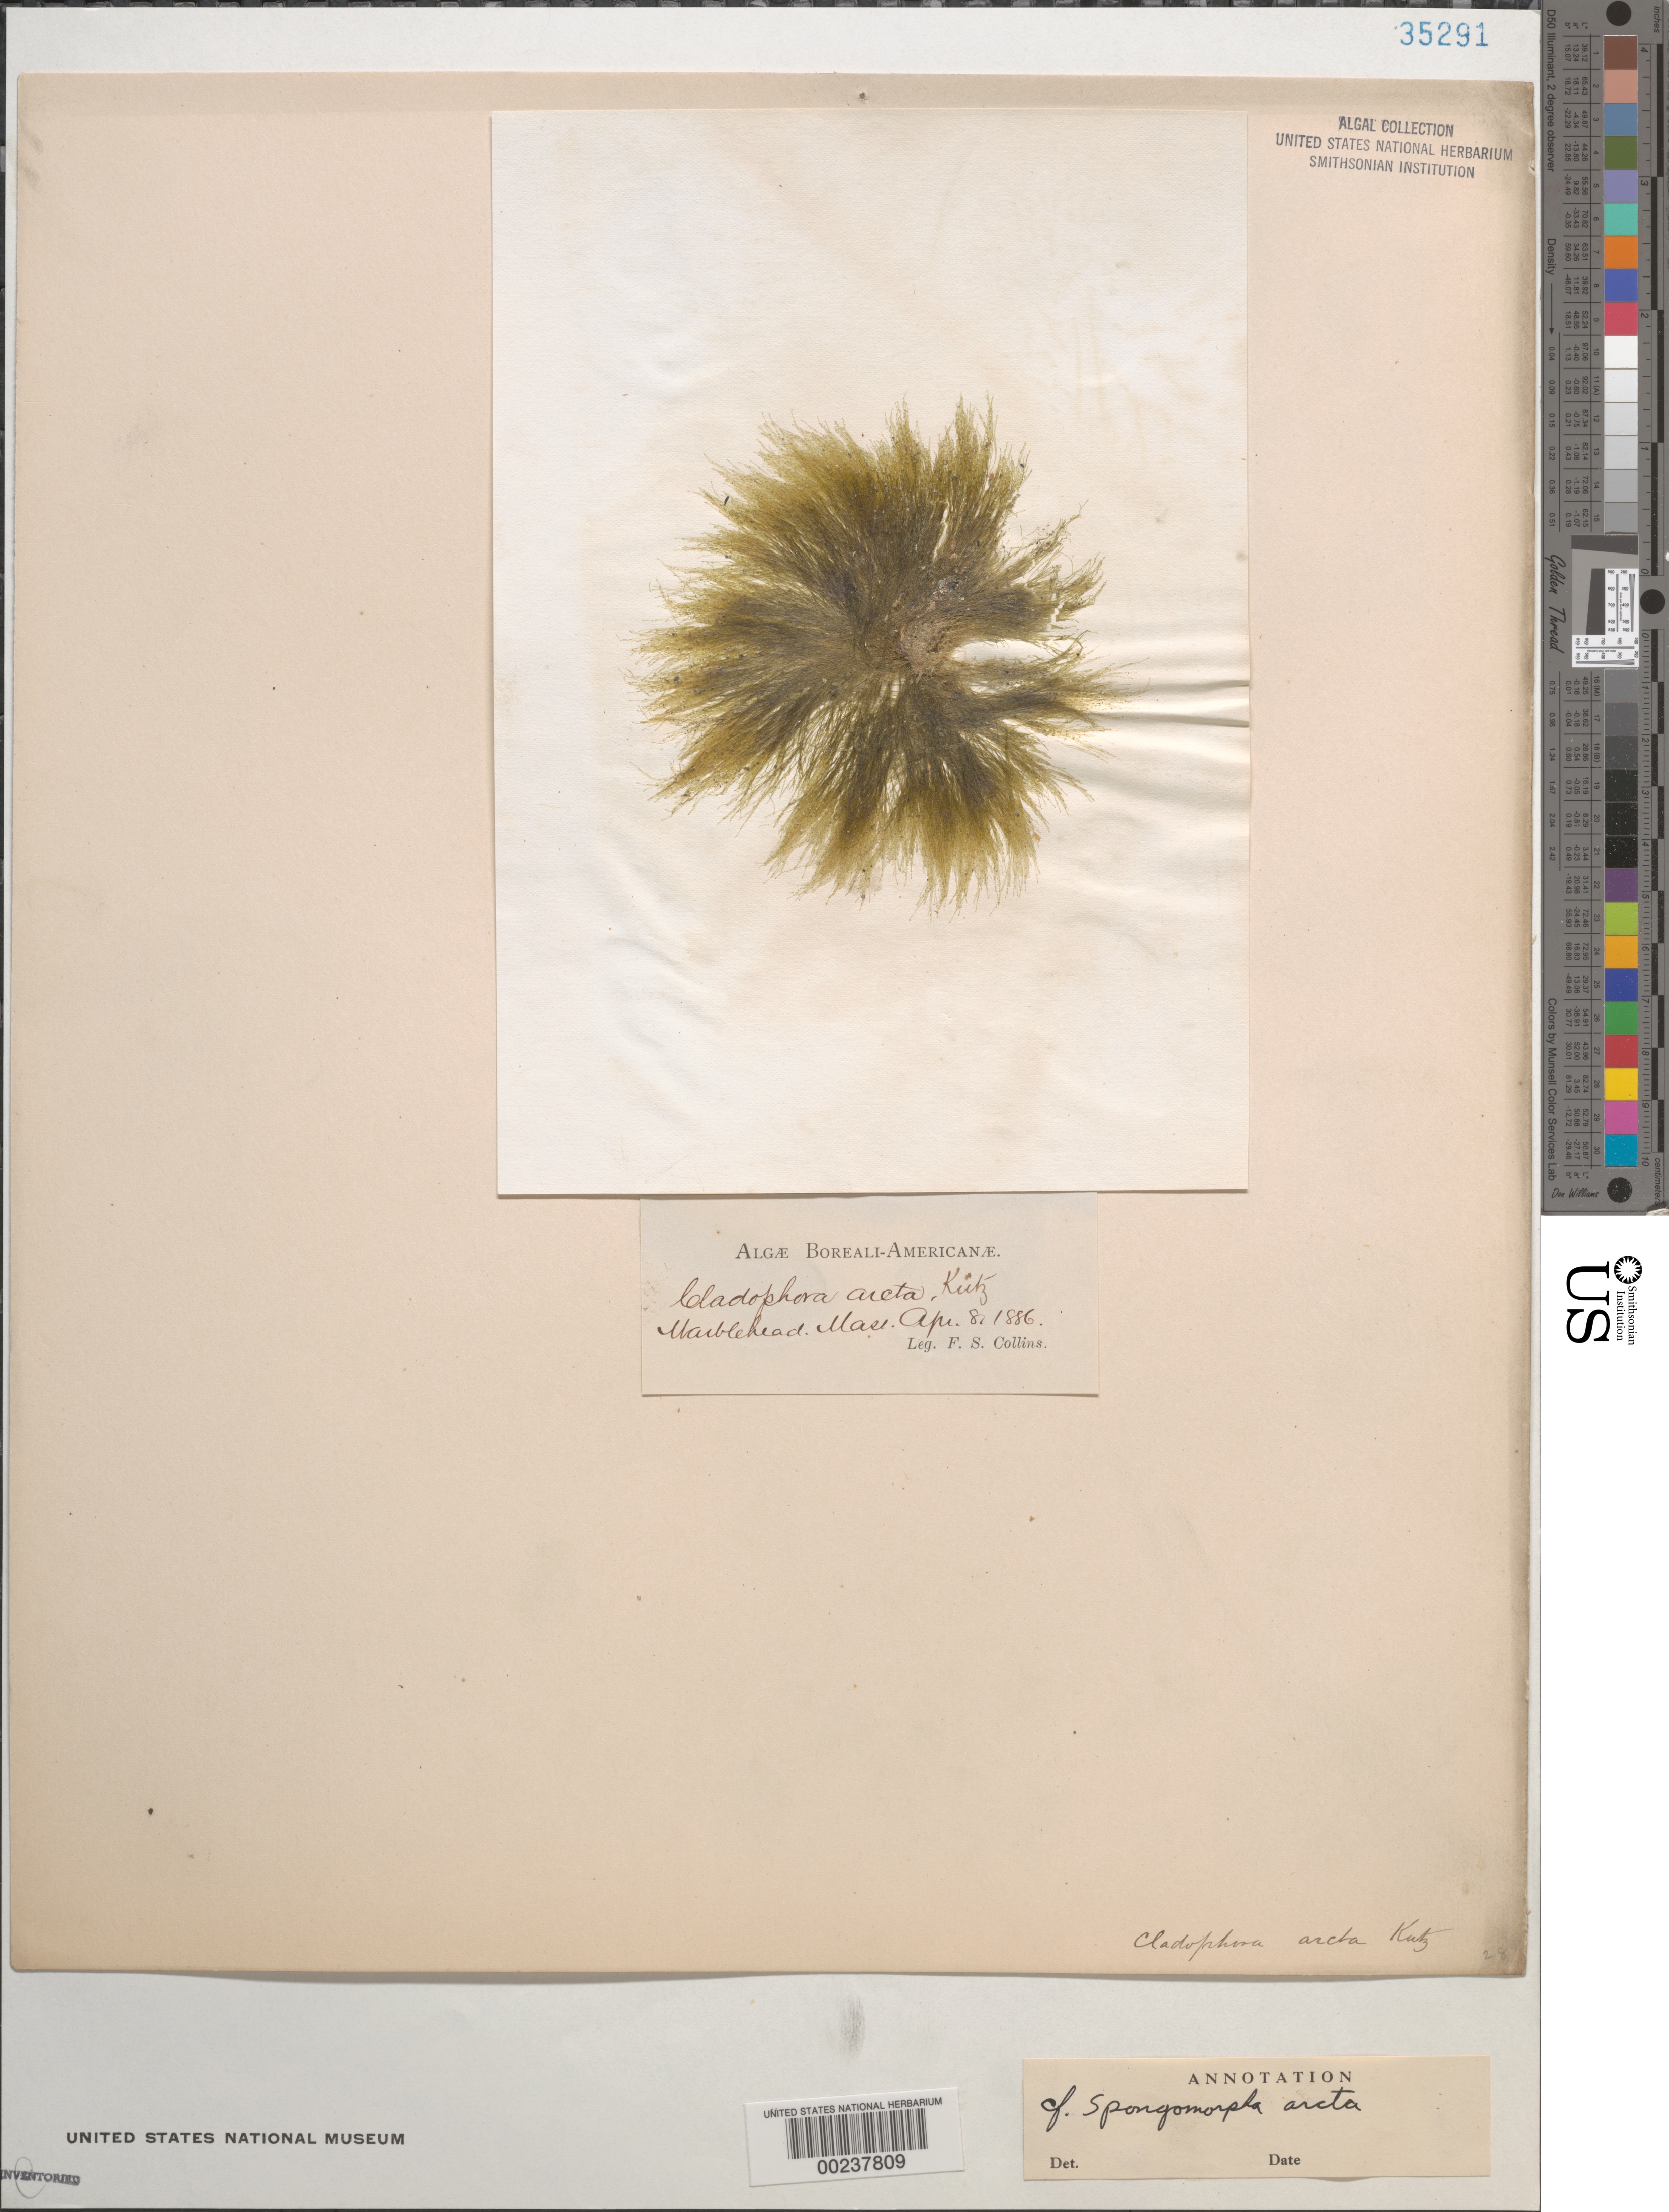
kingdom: Plantae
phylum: Chlorophyta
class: Ulvophyceae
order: Ulotrichales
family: Ulotrichaceae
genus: Acrosiphonia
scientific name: Acrosiphonia arcta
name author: (Dillwyn) Gain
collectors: F. Collins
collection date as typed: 08 Apr 1886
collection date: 1886-04-08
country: United States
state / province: Massachusetts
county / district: Essex County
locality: Marblehead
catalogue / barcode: US 35291